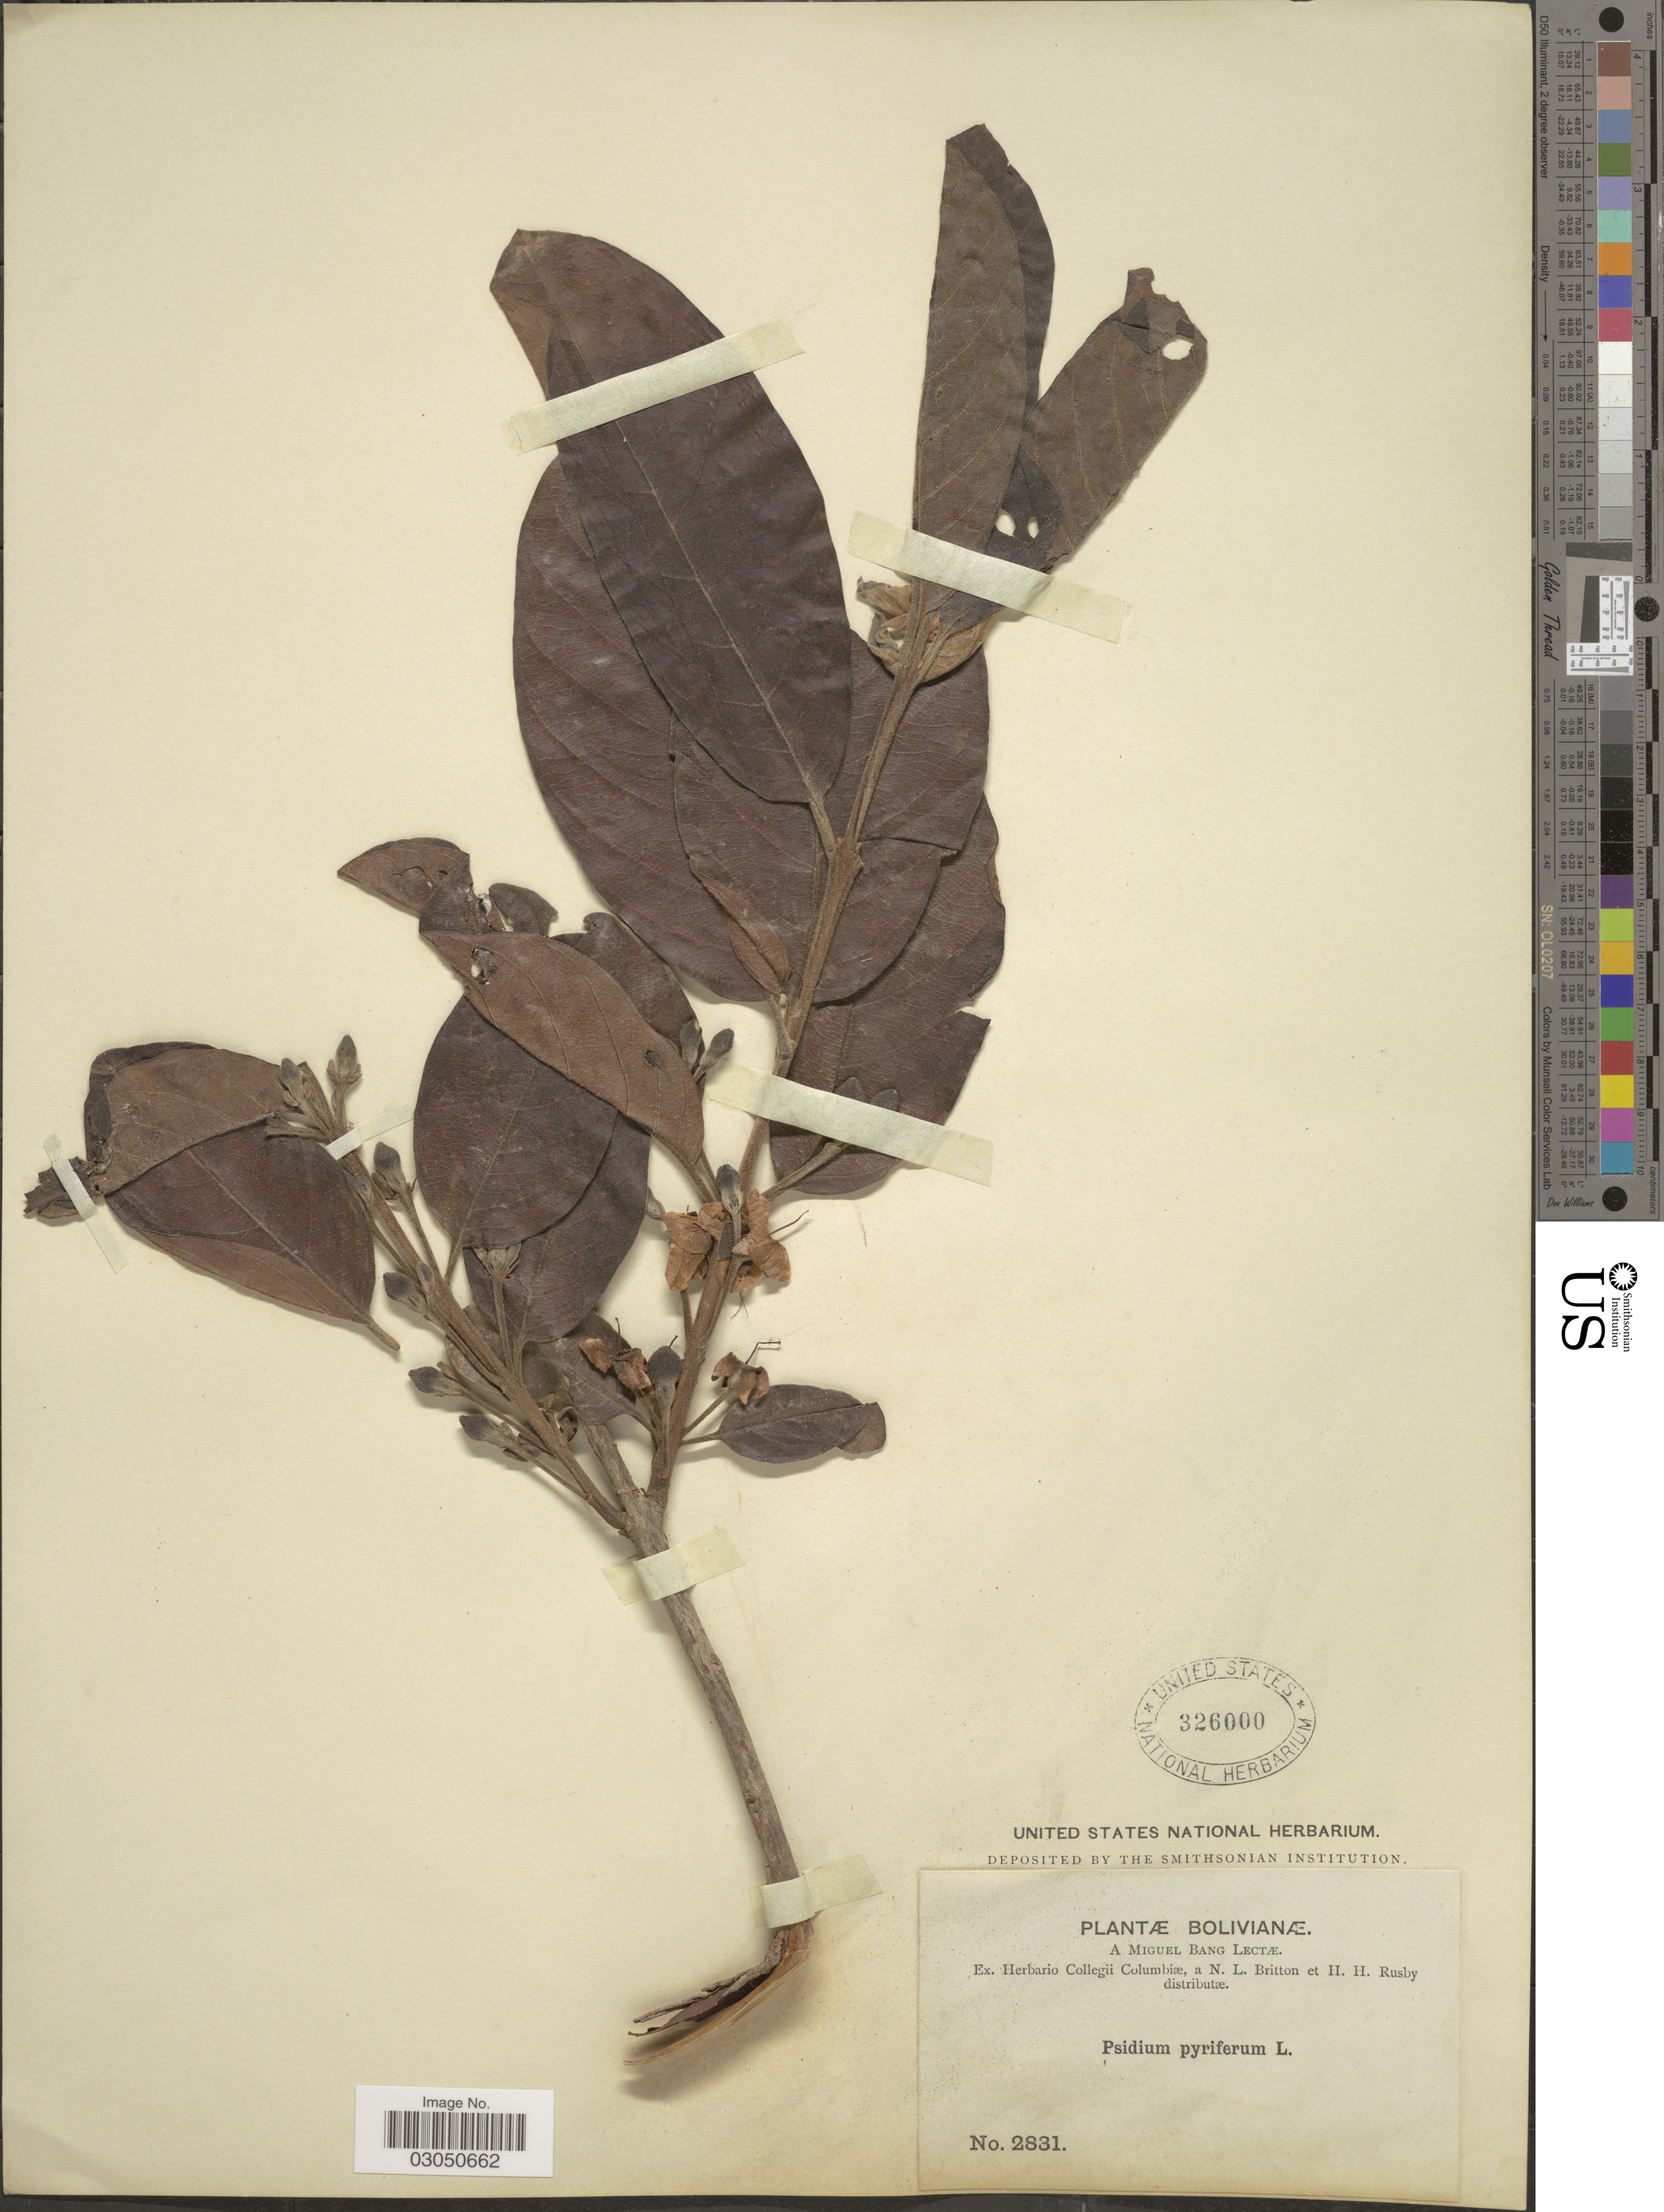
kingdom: Plantae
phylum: Tracheophyta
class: Magnoliopsida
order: Myrtales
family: Myrtaceae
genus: Psidium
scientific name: Psidium guineense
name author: Sw.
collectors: M. Bang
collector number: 2831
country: Bolivia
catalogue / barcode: US 326000